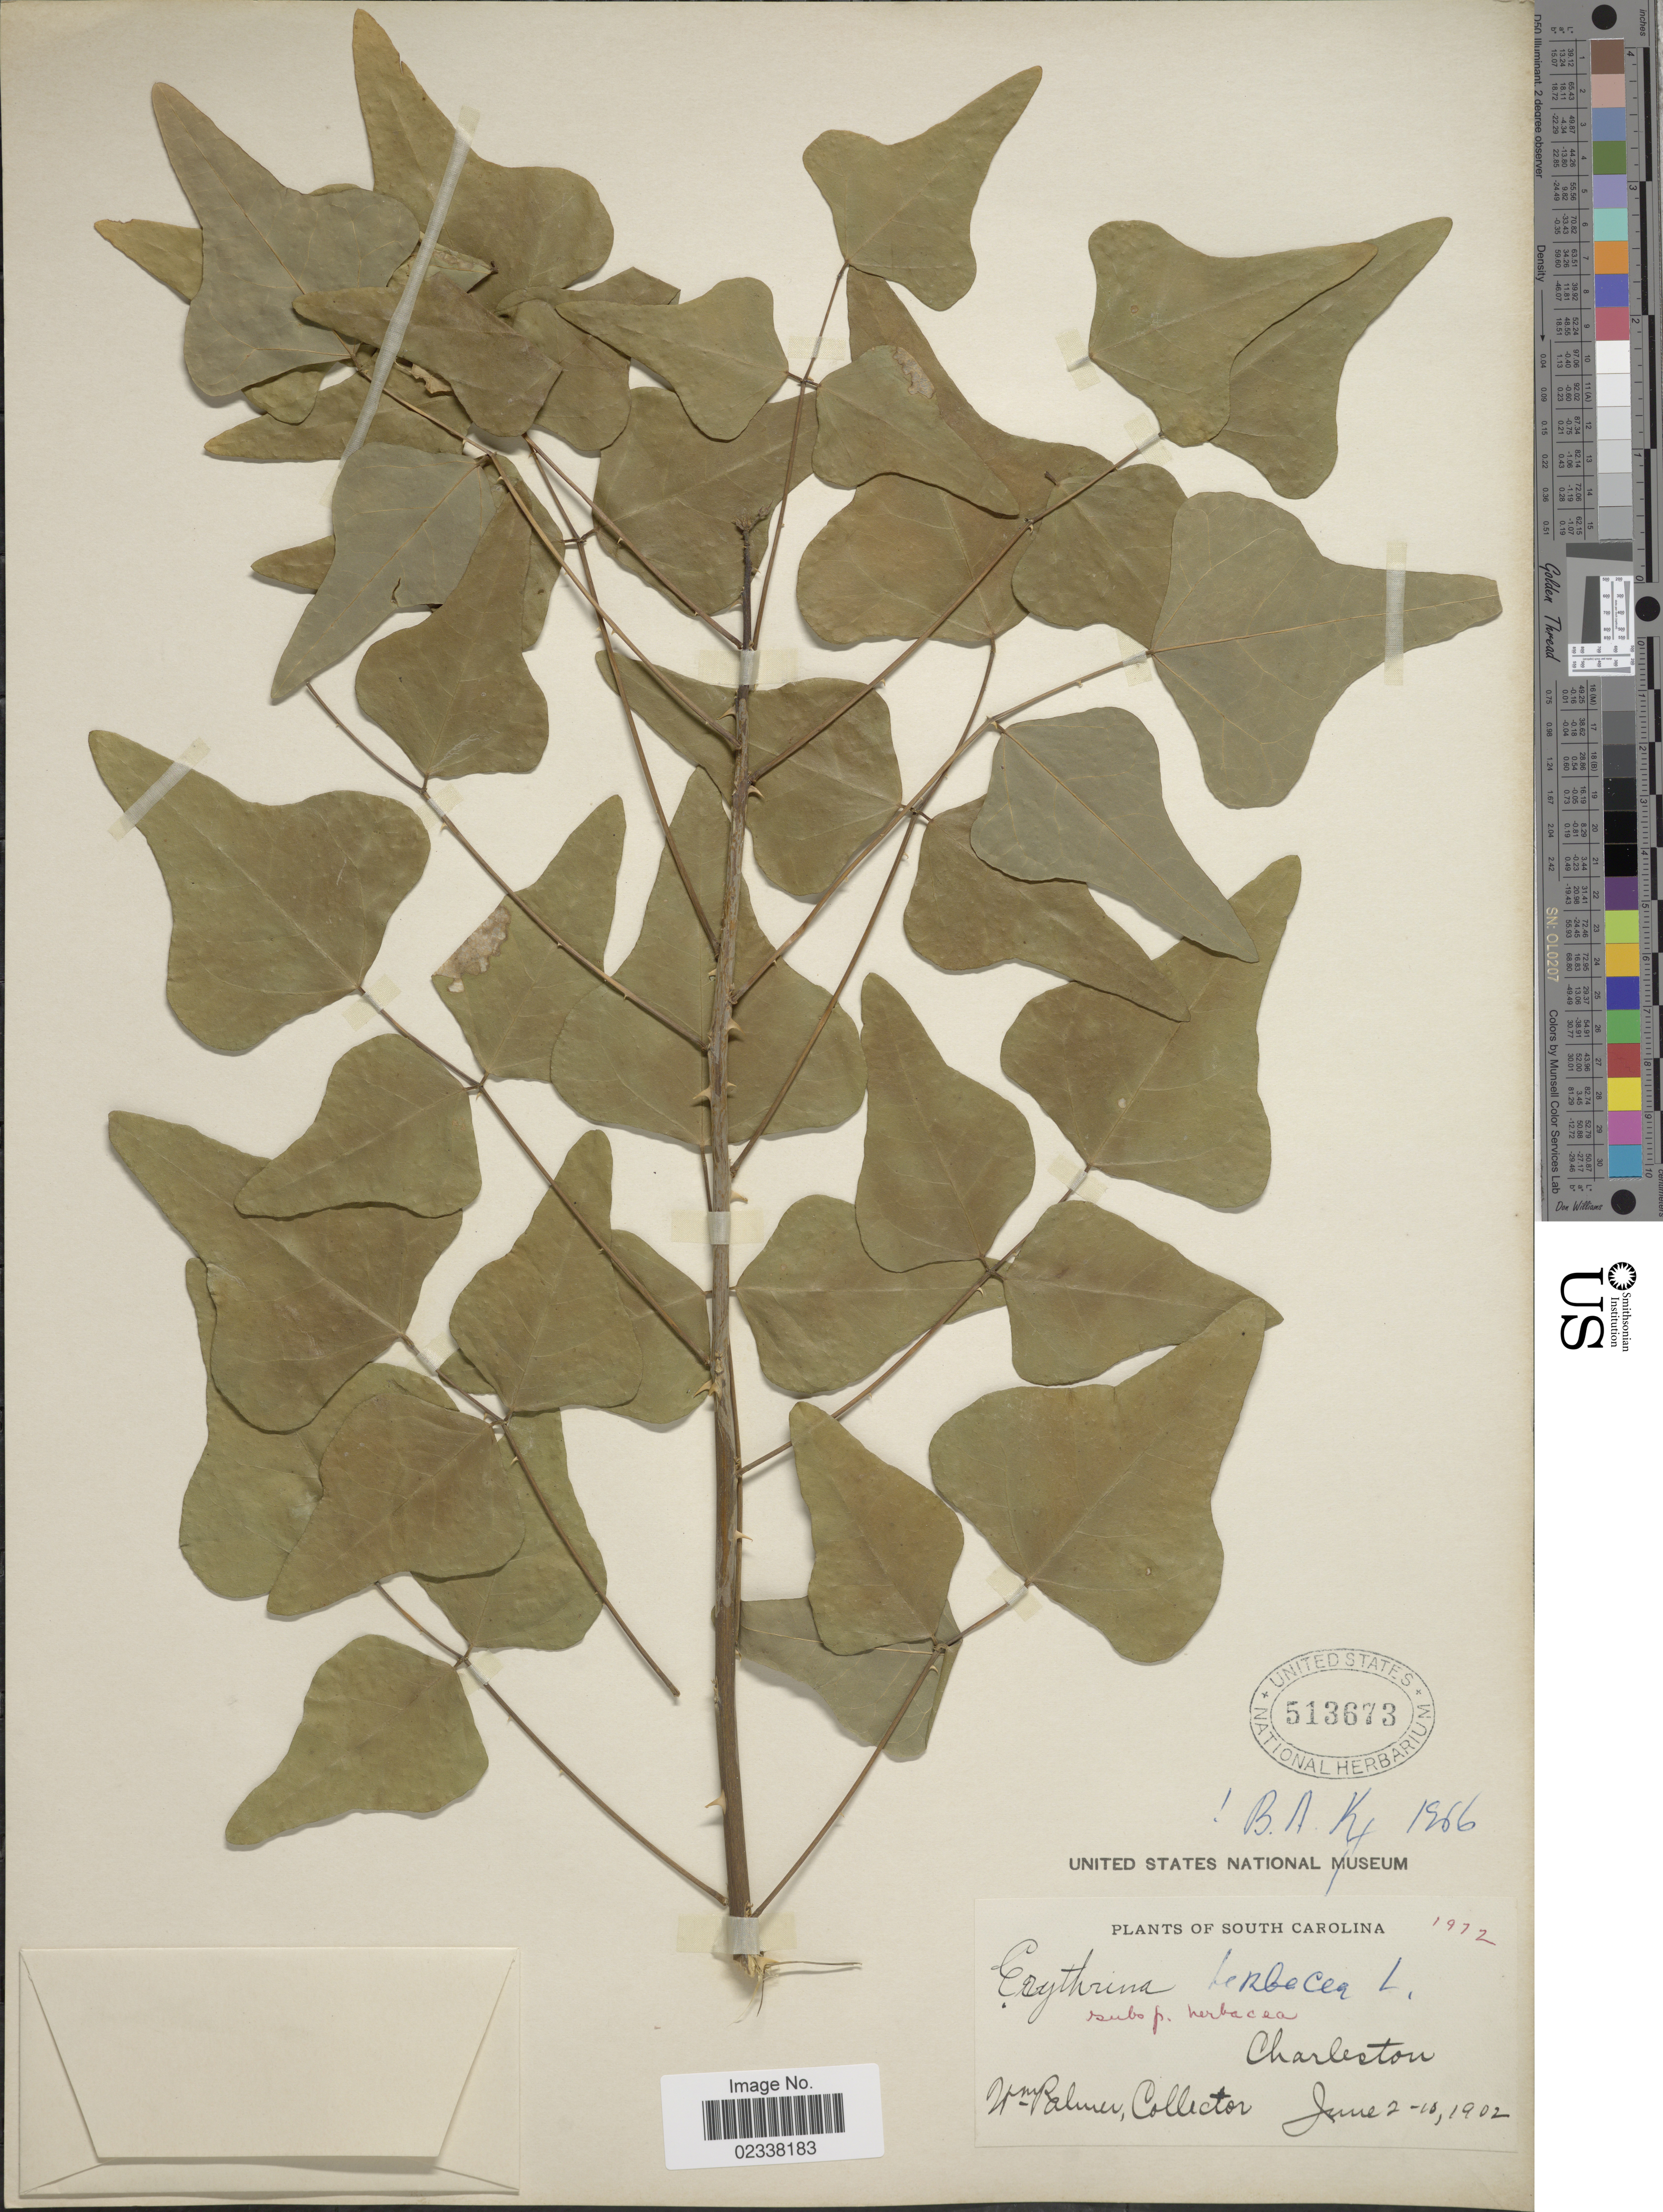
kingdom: Plantae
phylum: Tracheophyta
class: Magnoliopsida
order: Fabales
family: Fabaceae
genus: Erythrina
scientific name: Erythrina herbacea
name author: L.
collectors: W. Palmer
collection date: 1902-06-02/1902-06-10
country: United States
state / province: South Carolina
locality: Charleston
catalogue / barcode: US 513673